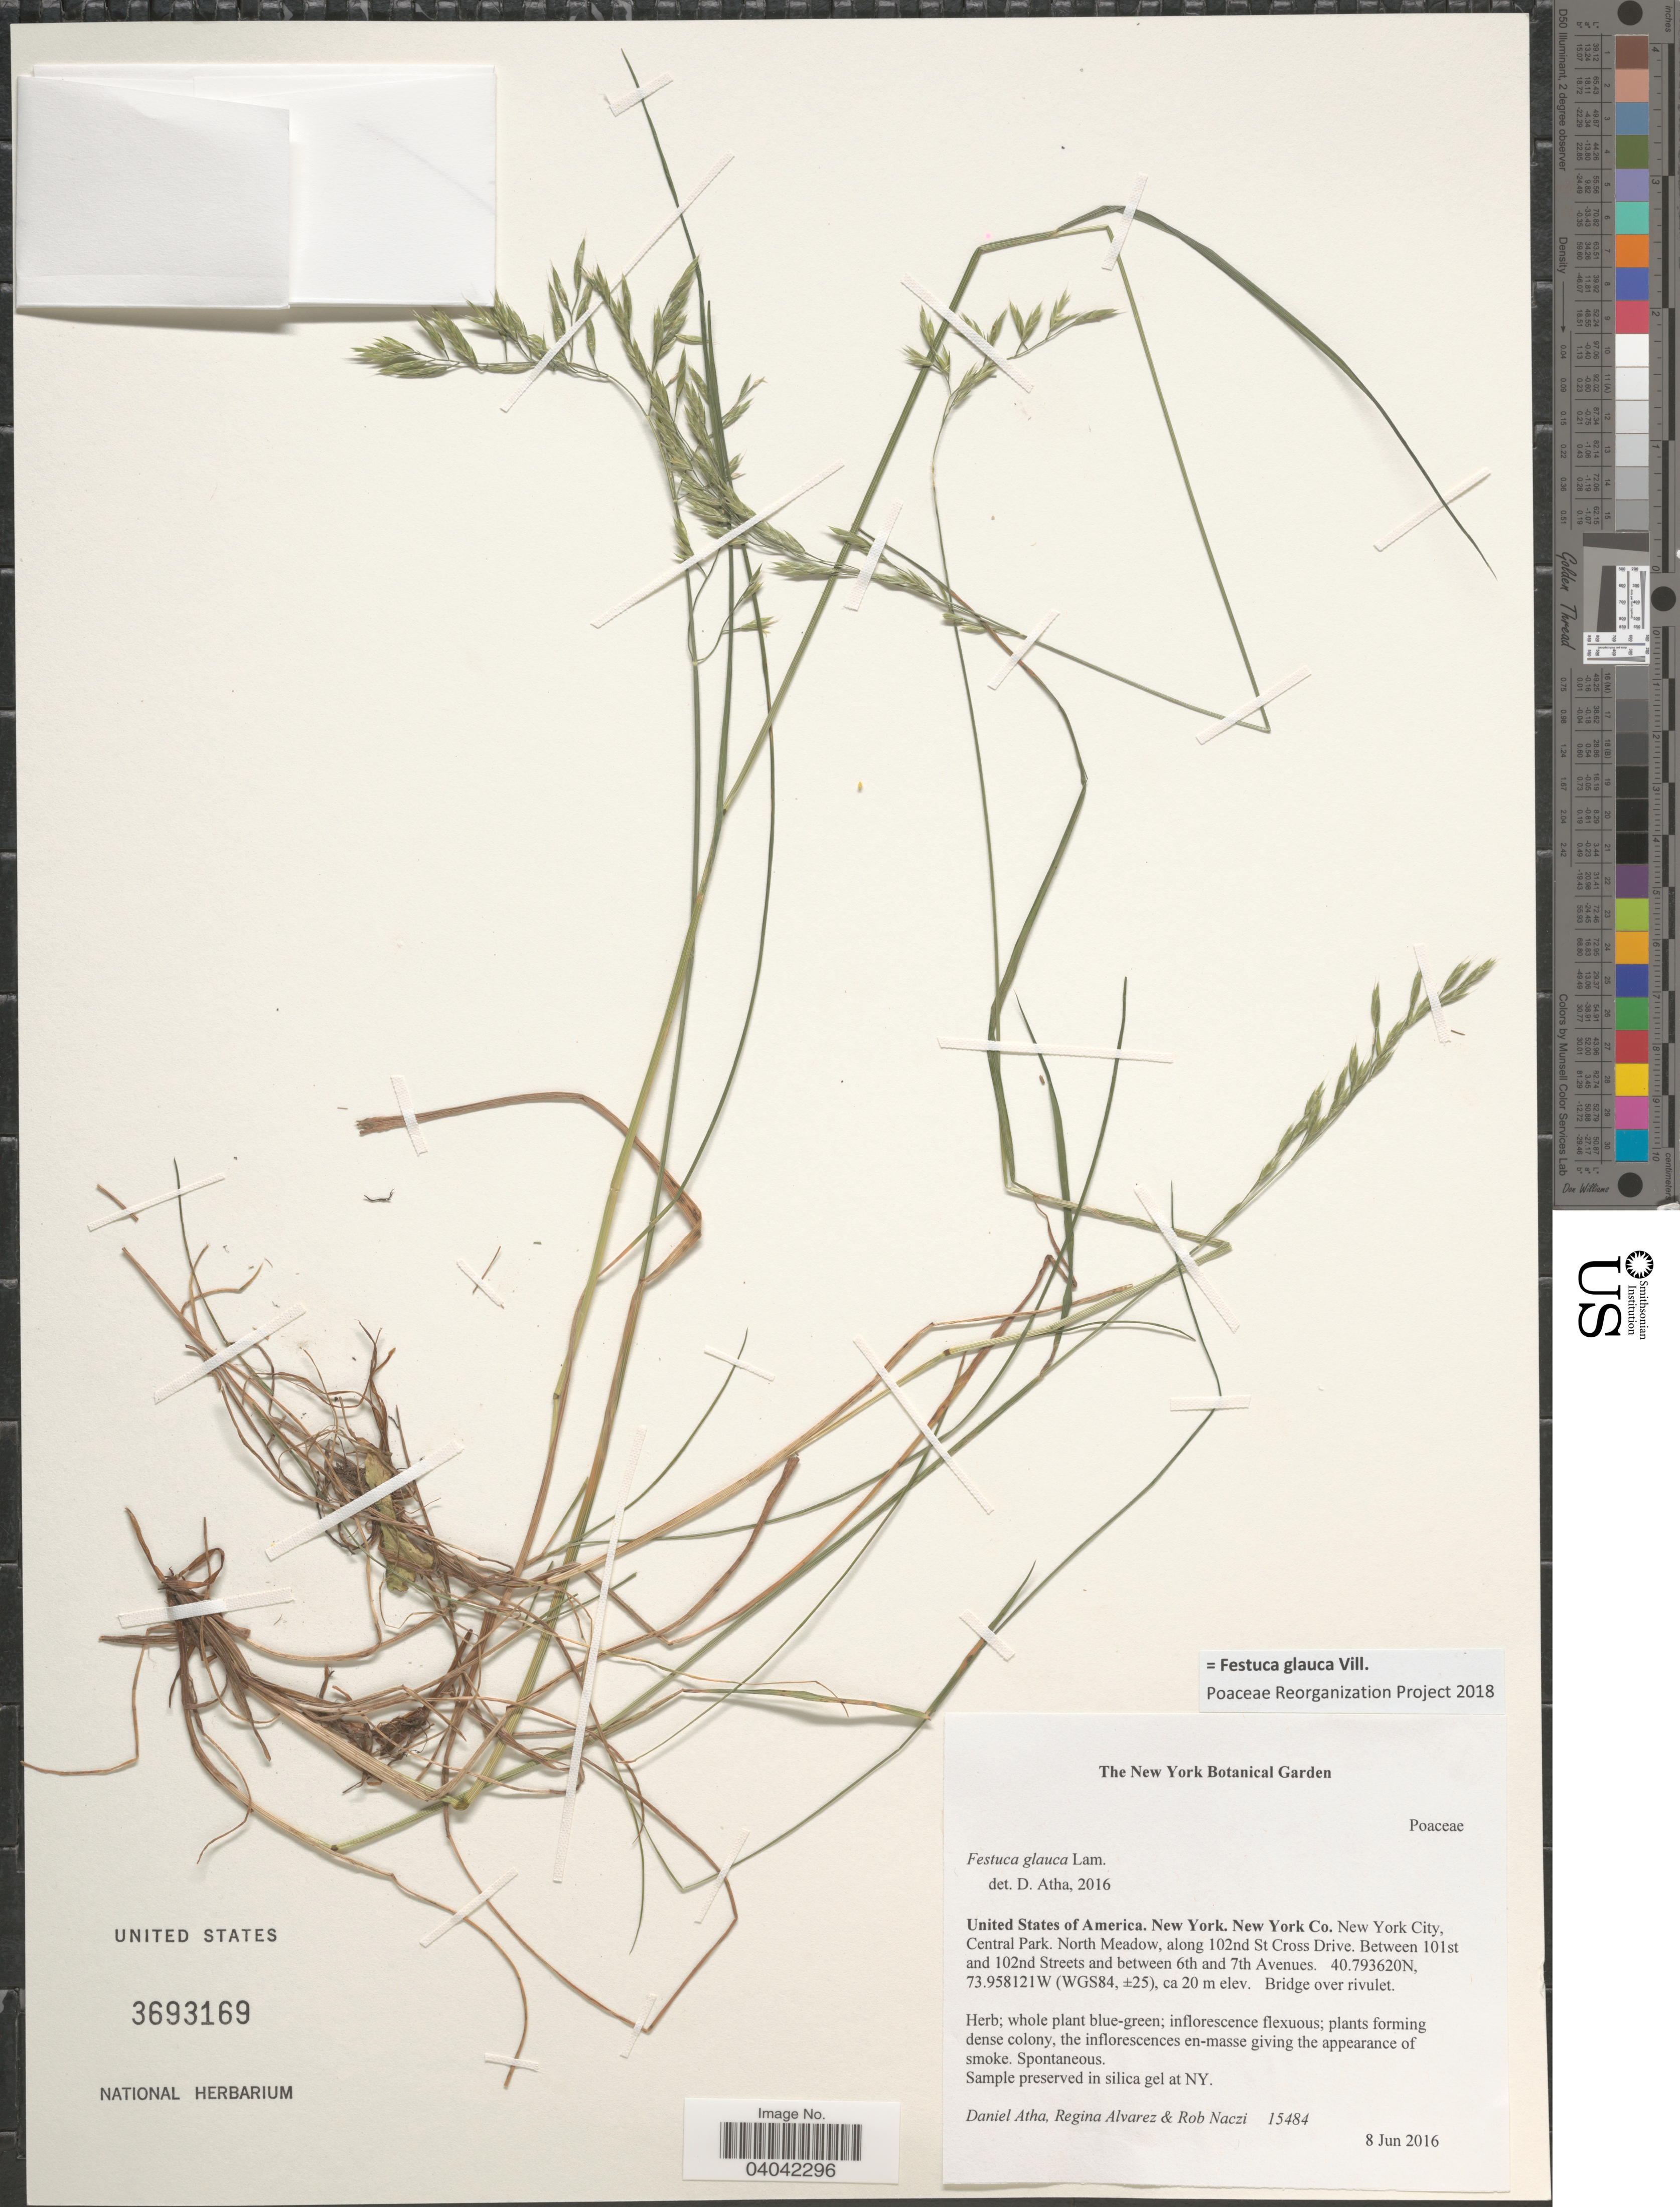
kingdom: Plantae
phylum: Tracheophyta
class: Liliopsida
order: Poales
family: Poaceae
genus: Festuca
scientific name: Festuca glauca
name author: Vill.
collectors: D. Atha, R. Álvarez & R. F. C. Naczi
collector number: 15484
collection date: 2016-06-08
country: United States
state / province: New York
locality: New York Co. New York City, Central Park. North Meadow, along 102nd St Cross Drive. Between 101st and 102nd Streets and between 6th and 7th Avenues. WGS84. Bridge over rivulet.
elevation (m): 20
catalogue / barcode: US 3693169